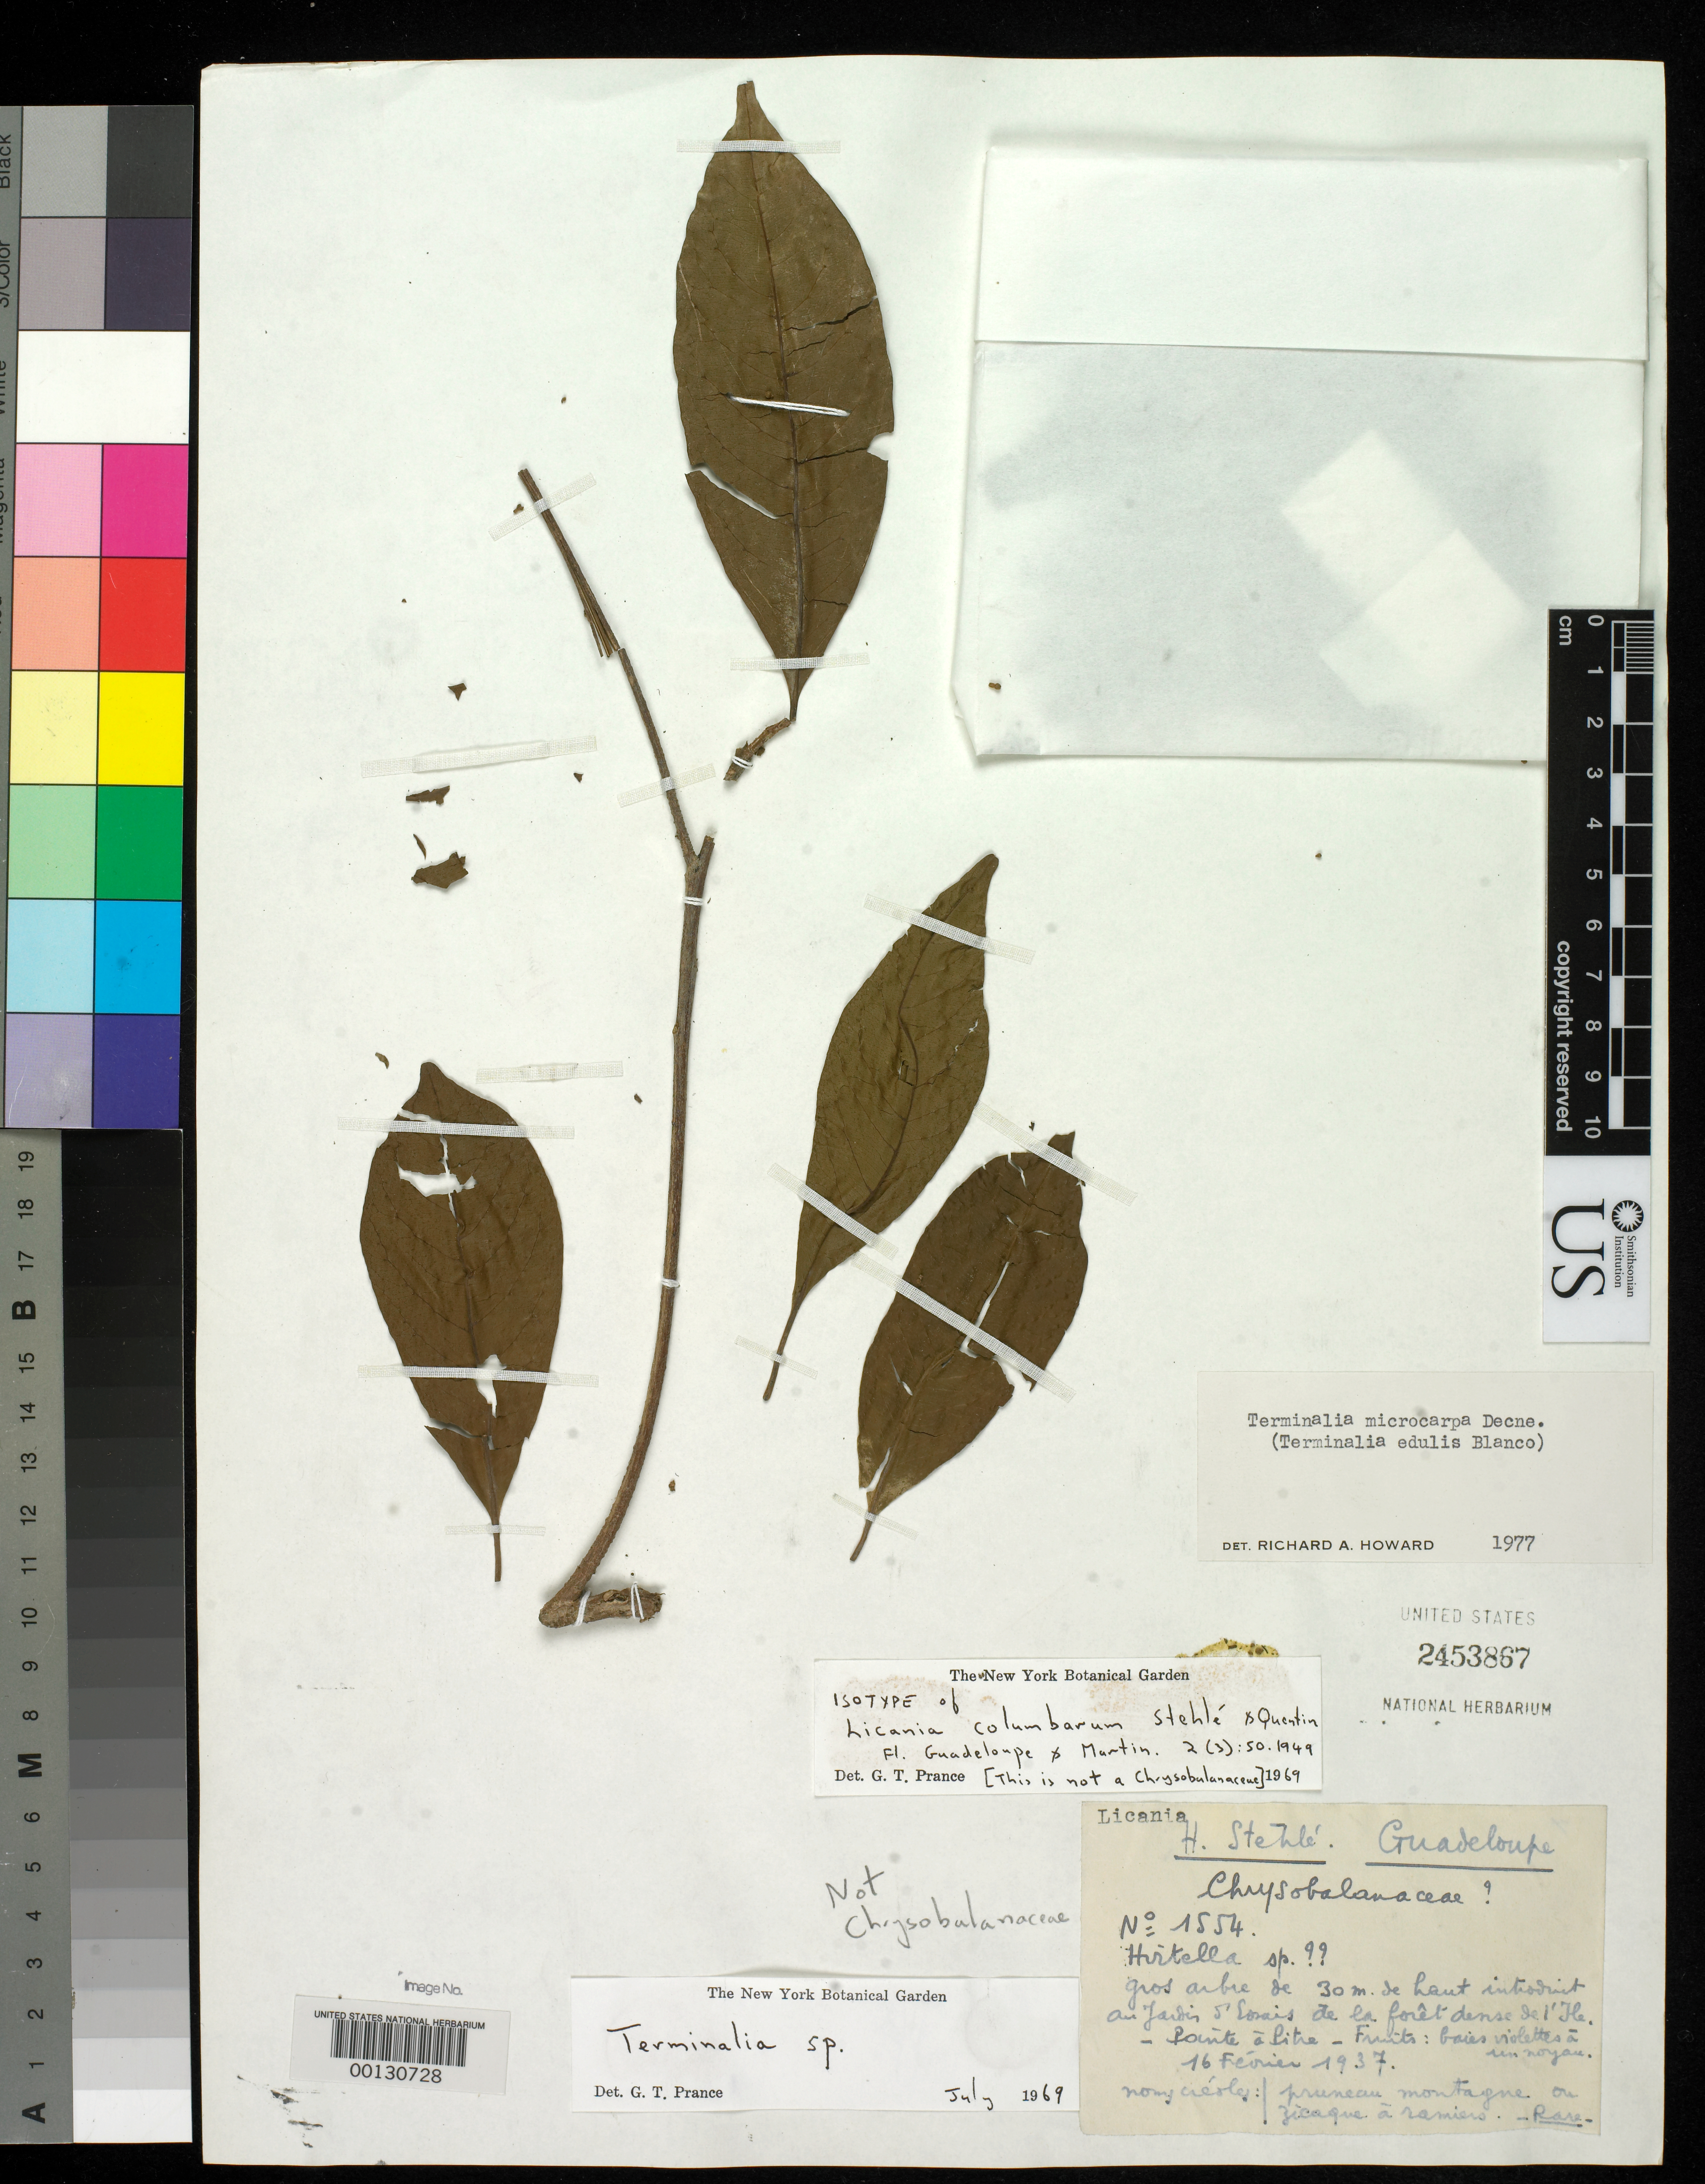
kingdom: Plantae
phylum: Tracheophyta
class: Magnoliopsida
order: Malpighiales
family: Chrysobalanaceae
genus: Licania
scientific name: Licania columbarum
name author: Stehlé & Quentin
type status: Isotype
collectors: H. Stehlé & M. Stehlé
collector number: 1554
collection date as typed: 16 Feb 1937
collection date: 1937-02-16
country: Guadeloupe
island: Grande Terre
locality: Point a Pitre.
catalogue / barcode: US 2453867